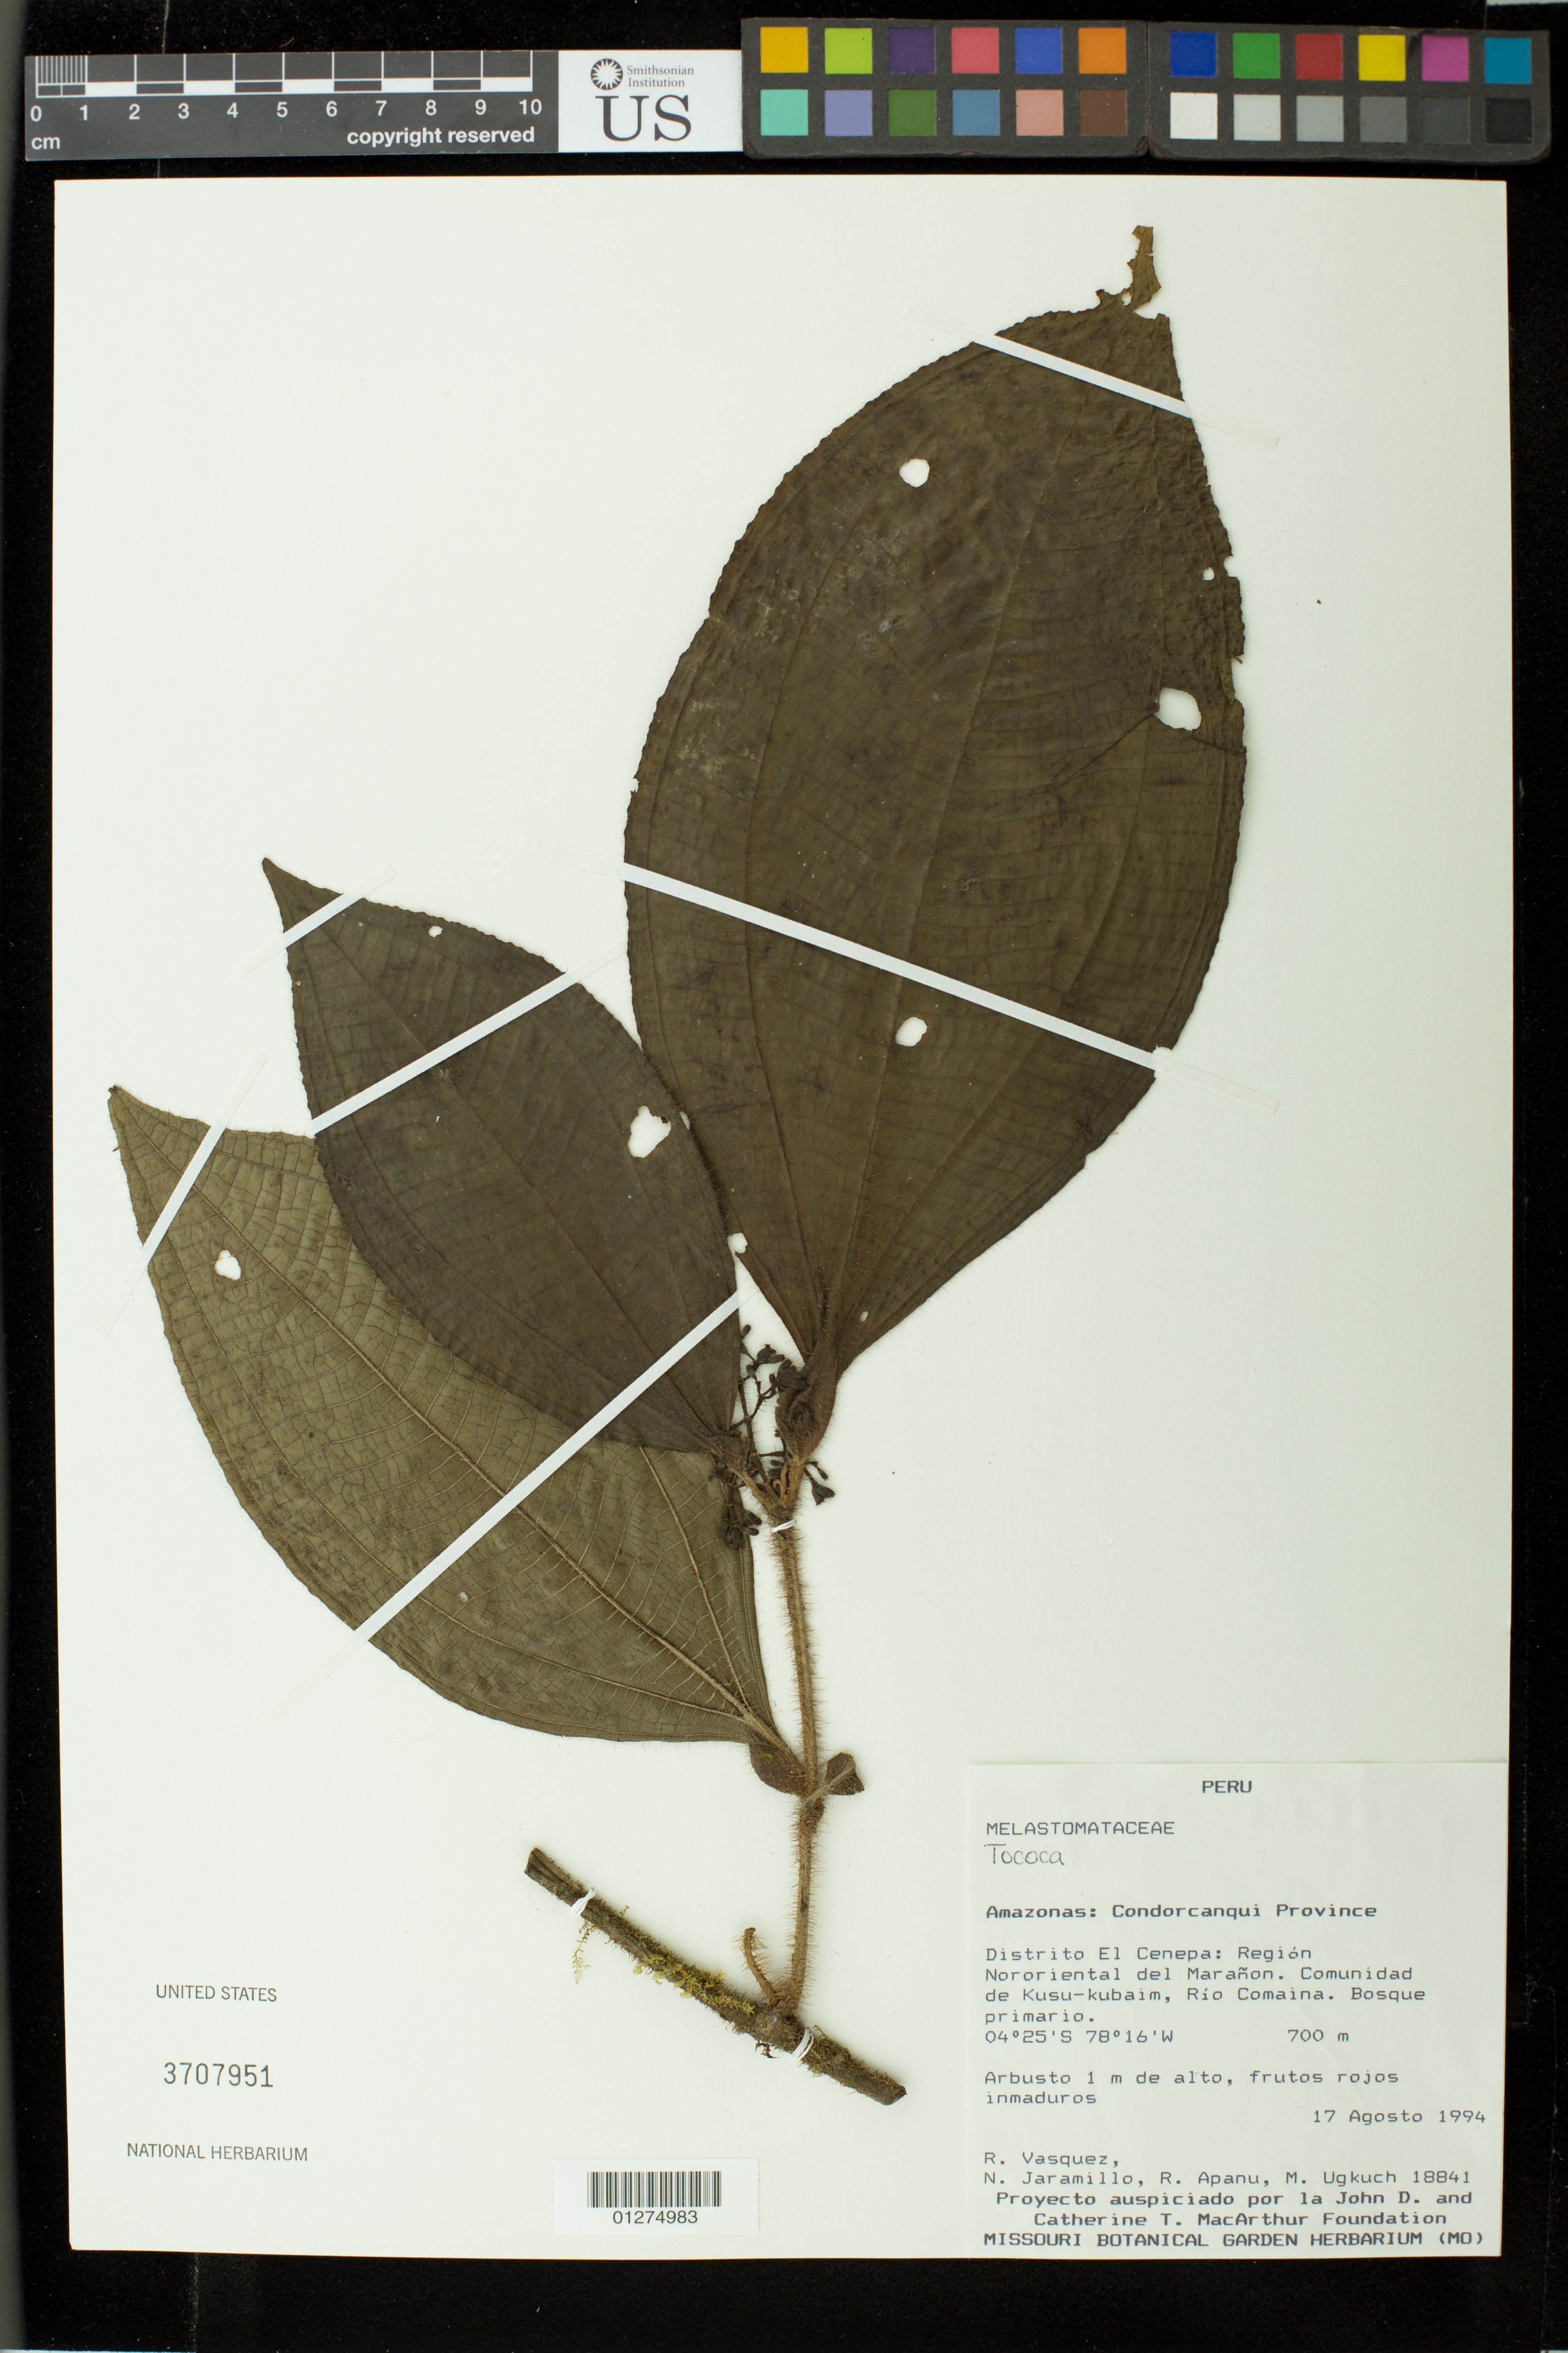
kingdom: Plantae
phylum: Tracheophyta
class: Magnoliopsida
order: Myrtales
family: Melastomataceae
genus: Tococa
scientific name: Tococa caquetana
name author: Sprague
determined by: Michelangeli, F. A.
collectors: R. Vásquez, N. Jaramillo, R. Apanu & M. Ugkuch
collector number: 18841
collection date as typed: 17 Aug 1994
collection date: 1994-08-17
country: Peru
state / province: Amazonas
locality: Prov. Condorcanqui, dtto. El Cenepa: región nororiental del Marañon, comunidad de Kusu-kubaim, Río Comaina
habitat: bosque primario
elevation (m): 700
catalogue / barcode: US 3707951